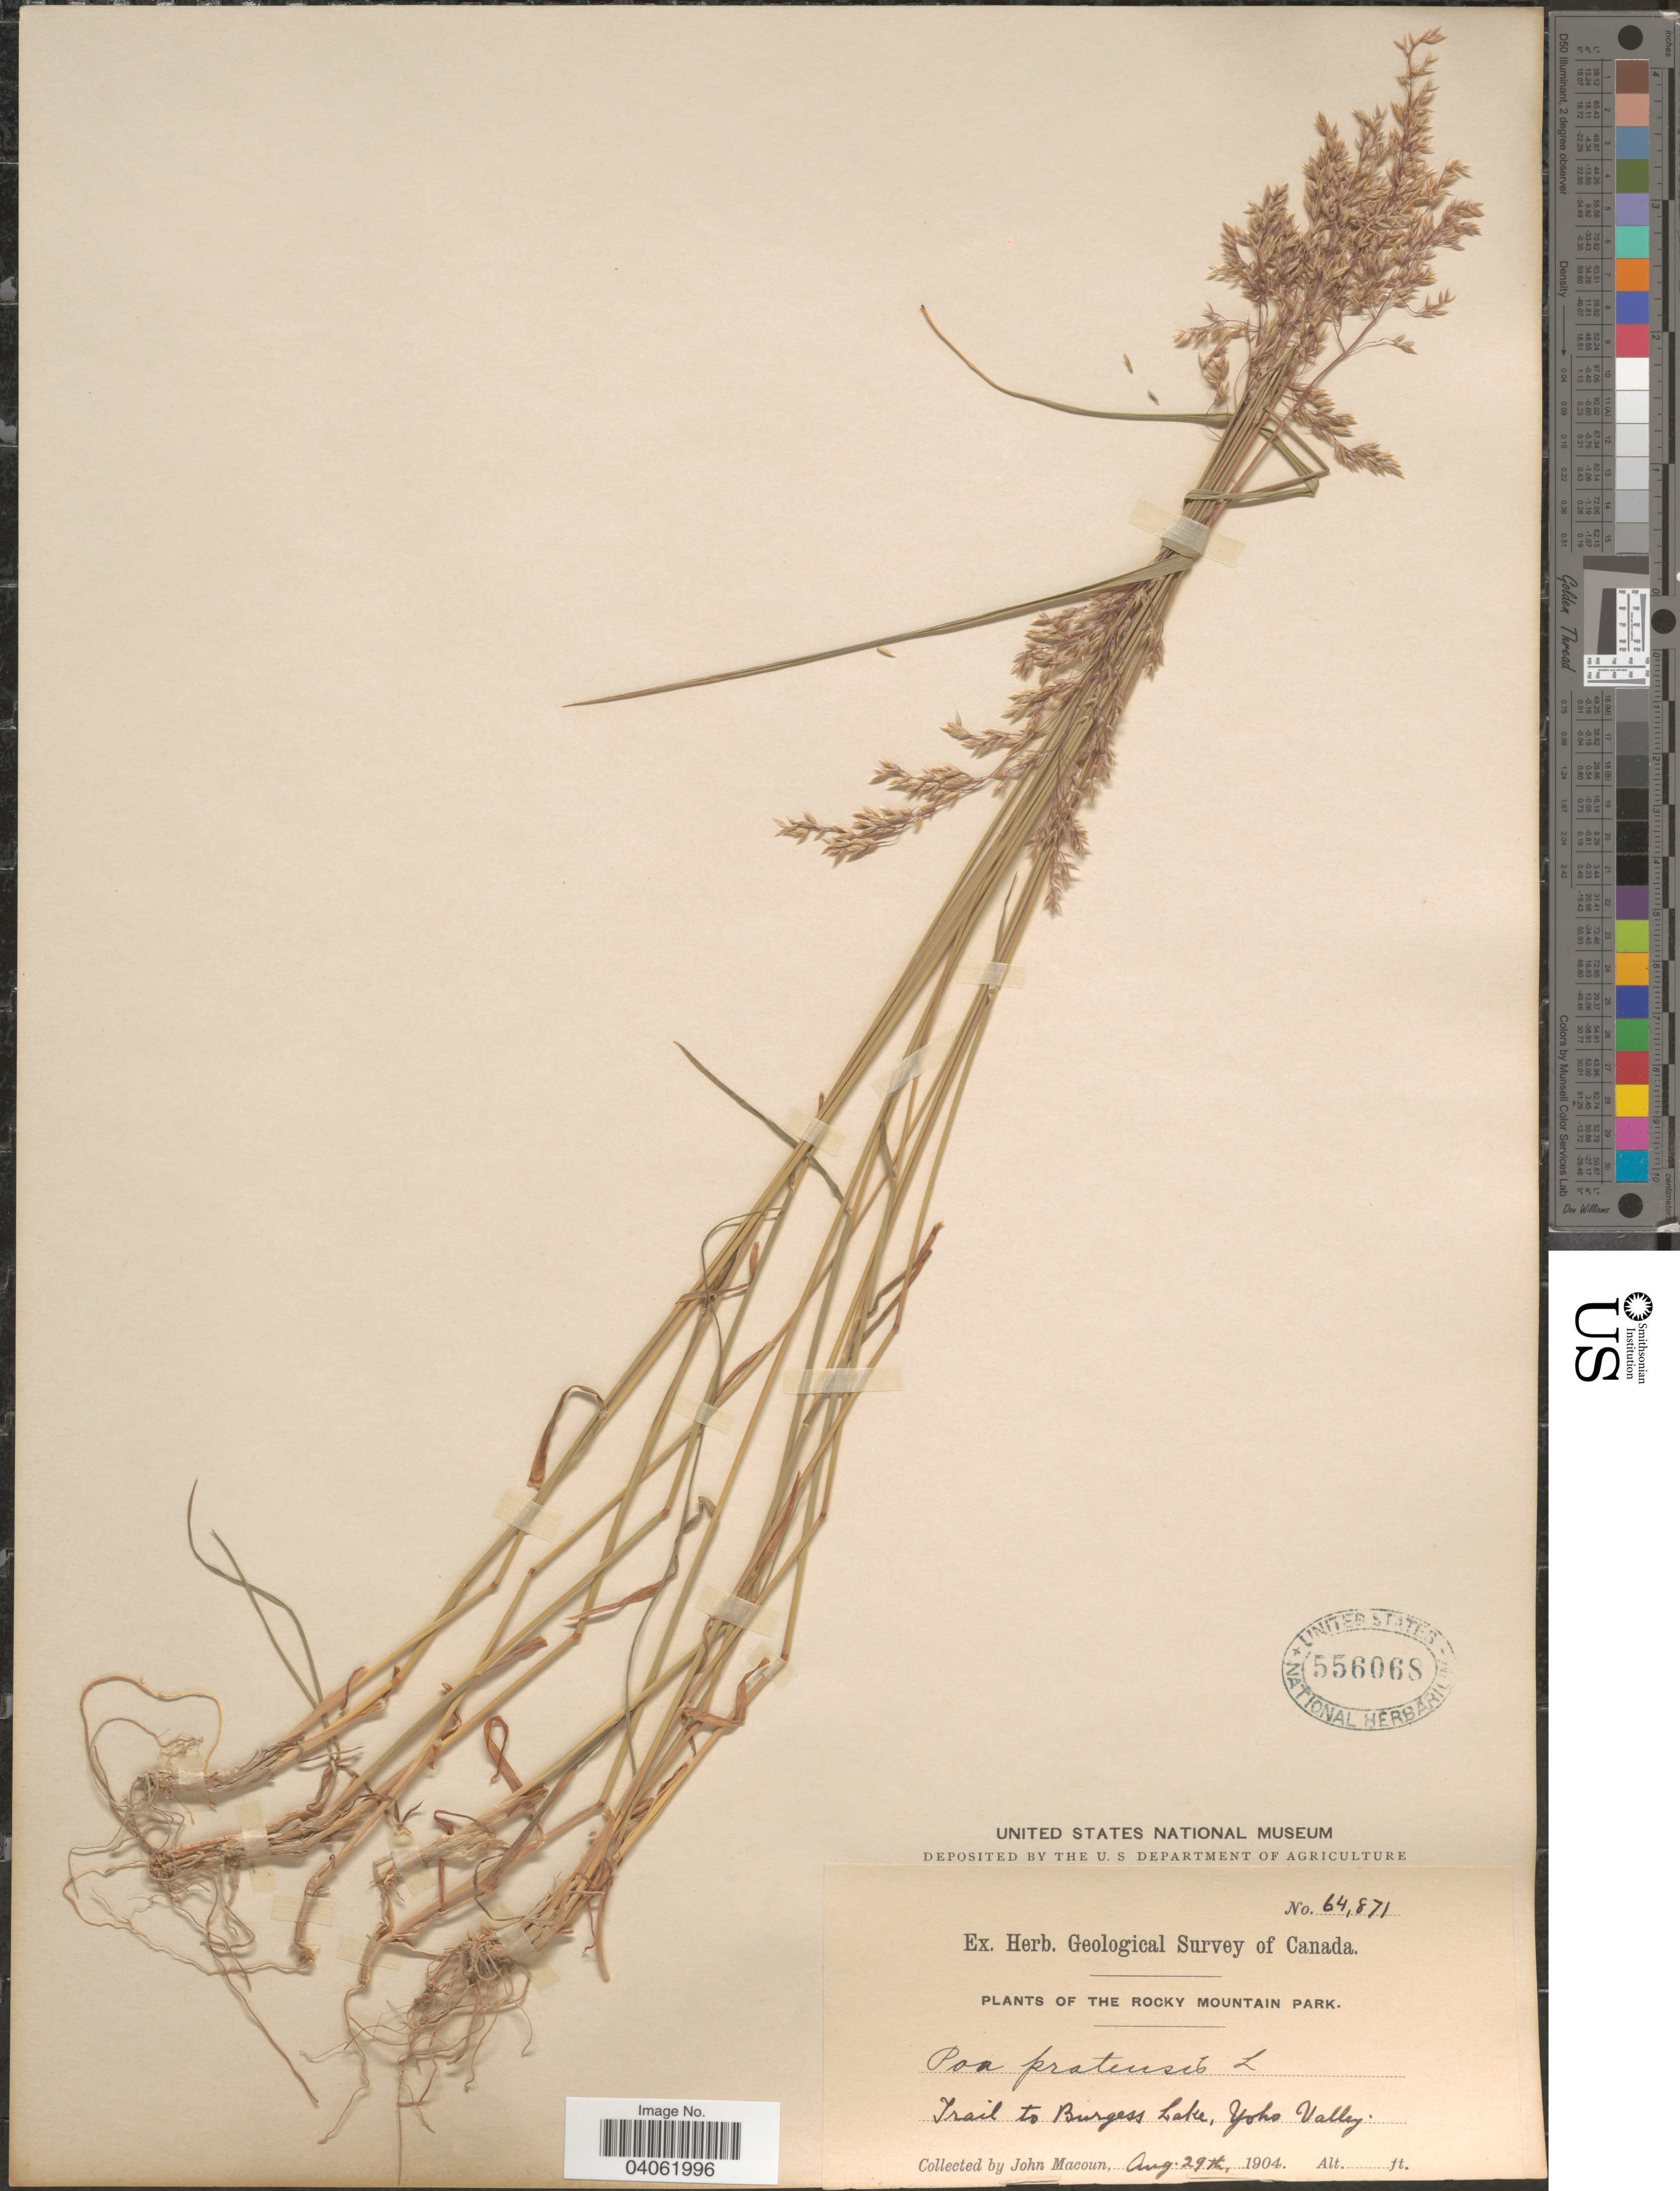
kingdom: Plantae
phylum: Tracheophyta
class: Liliopsida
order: Poales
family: Poaceae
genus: Poa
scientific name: Poa pratensis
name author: L.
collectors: J. Macoun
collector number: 64871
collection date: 1904-08-29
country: Canada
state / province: British Columbia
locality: The Rocky Mountain Park. Trail to Burgess Lake, Yoho Valley.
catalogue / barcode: US 556068